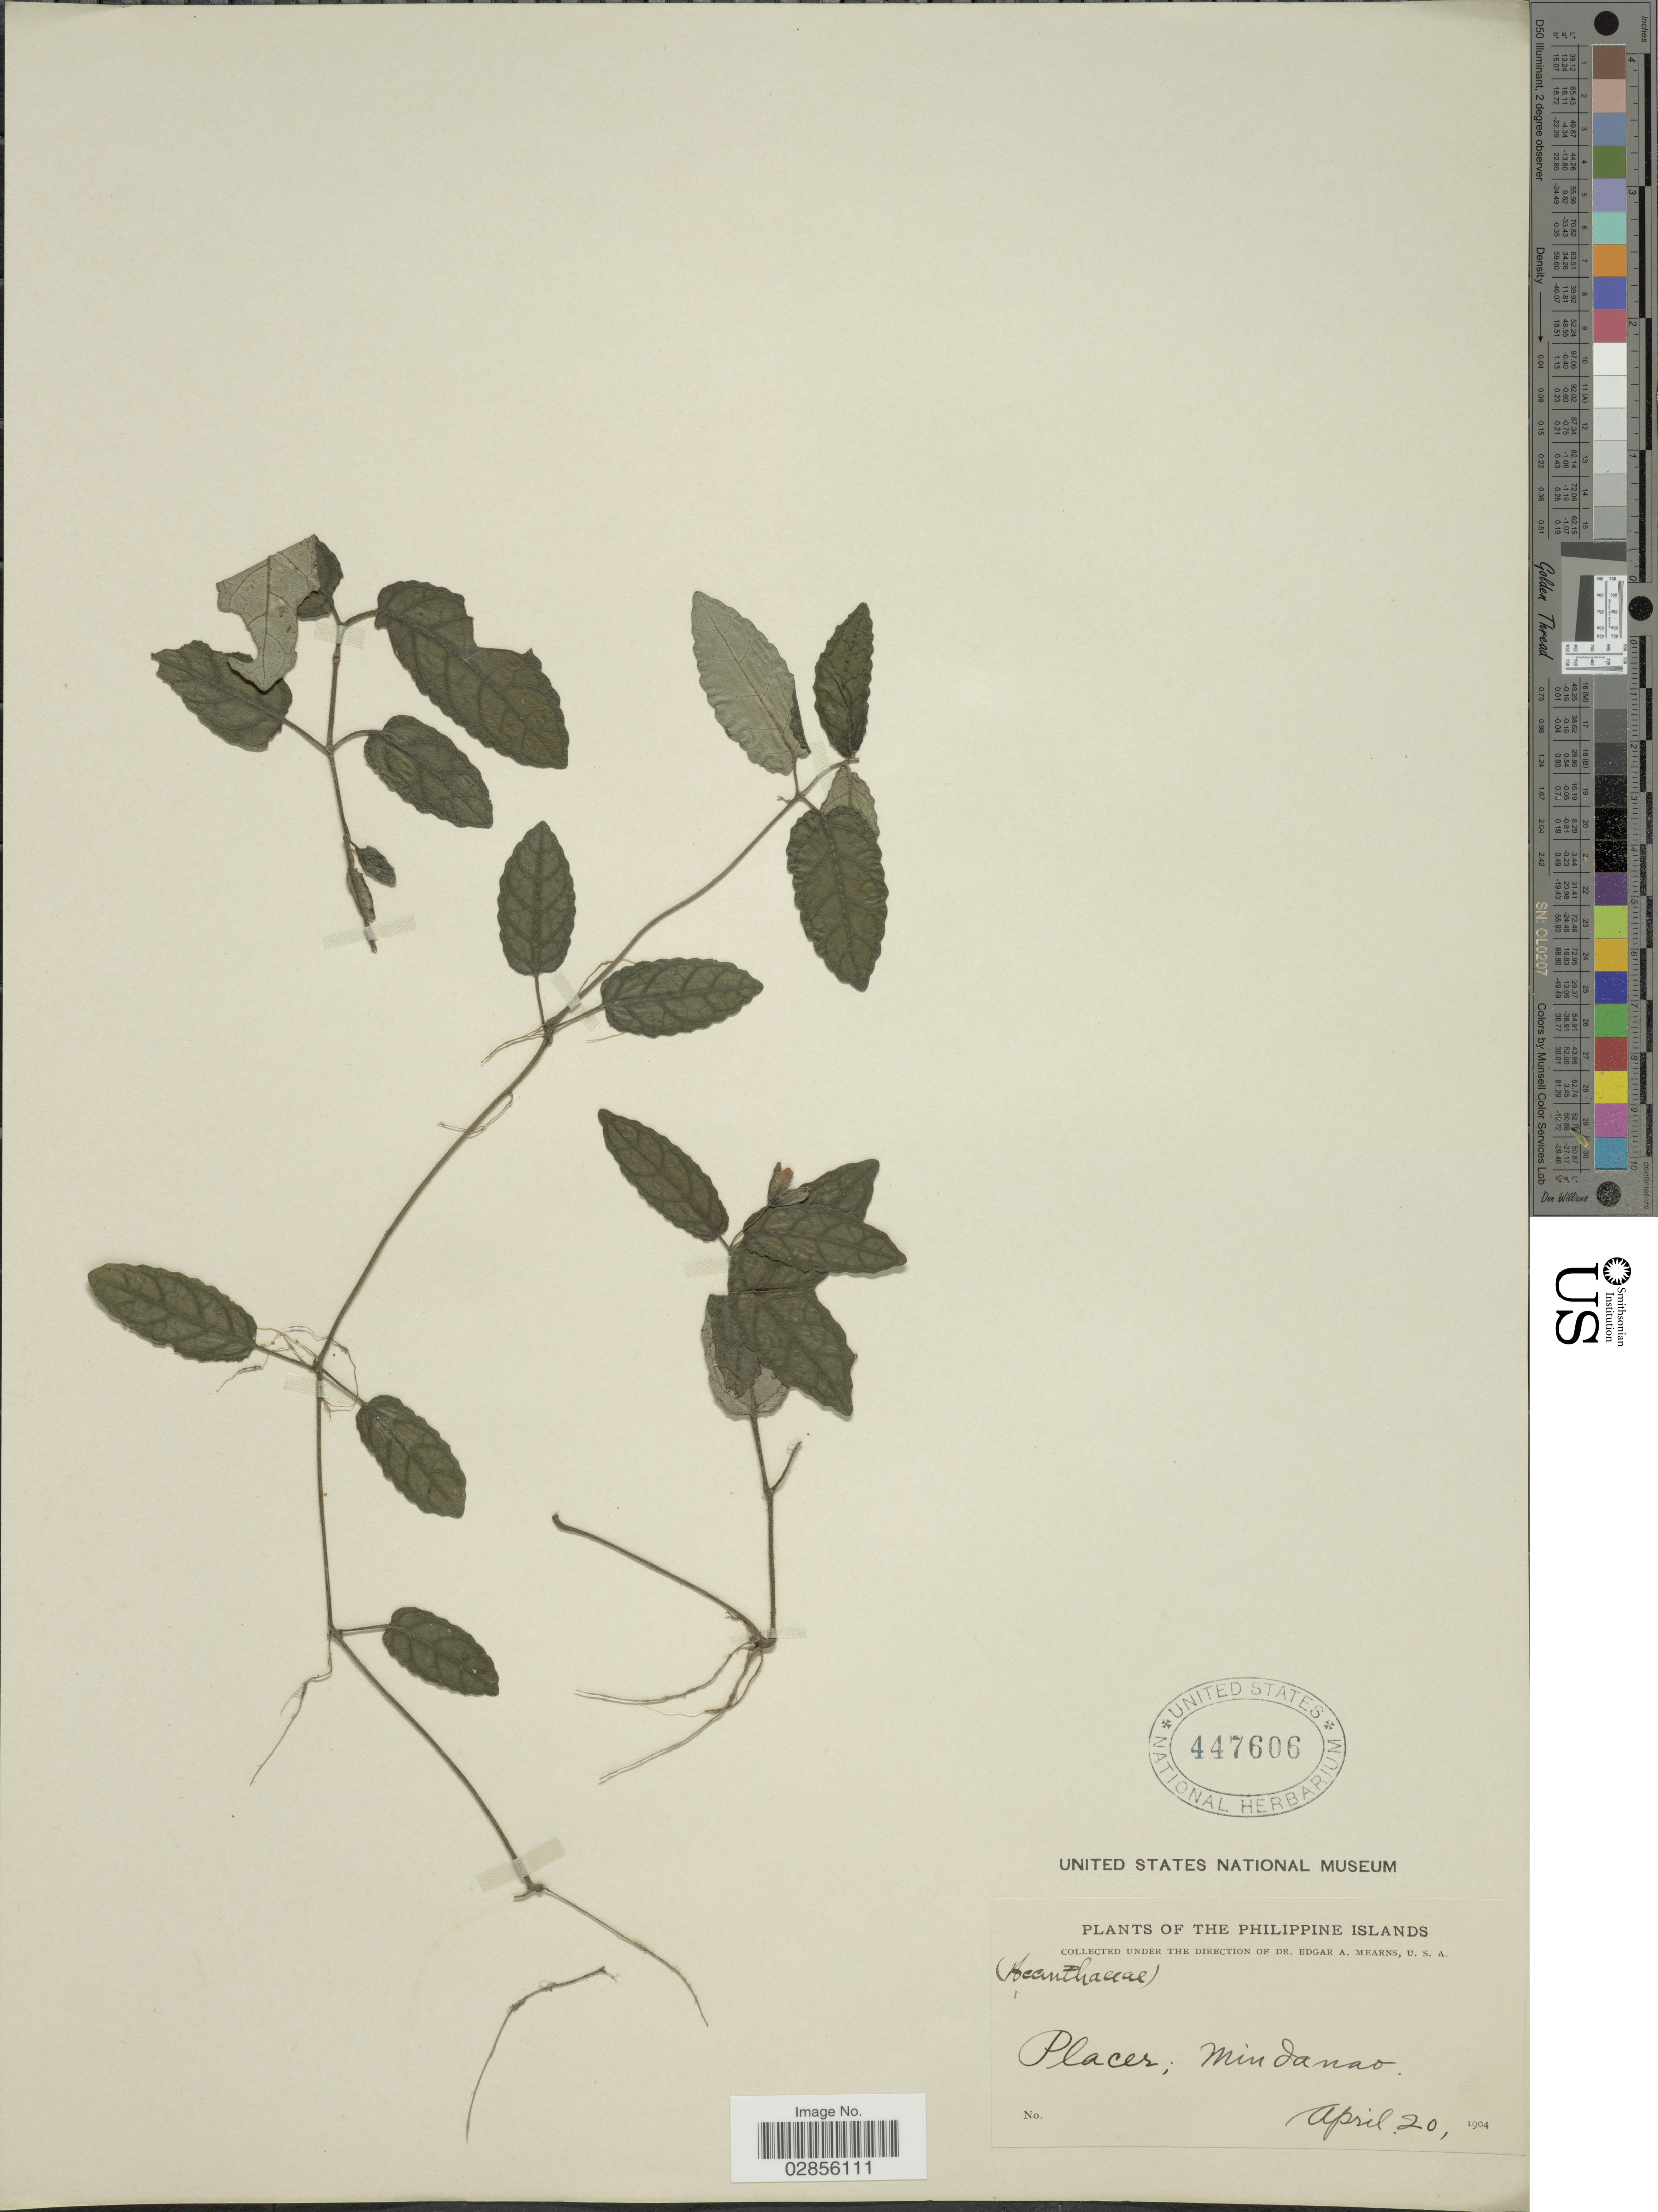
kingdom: Plantae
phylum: Tracheophyta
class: Magnoliopsida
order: Lamiales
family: Acanthaceae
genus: Hemigraphis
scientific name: Hemigraphis reptans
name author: (G. Forst.) T. Anderson ex Hemsl.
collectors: E. A. Mearns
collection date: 1904-04-20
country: Philippines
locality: The Philippine Islands. Placer; Mindanao.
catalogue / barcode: US 447606